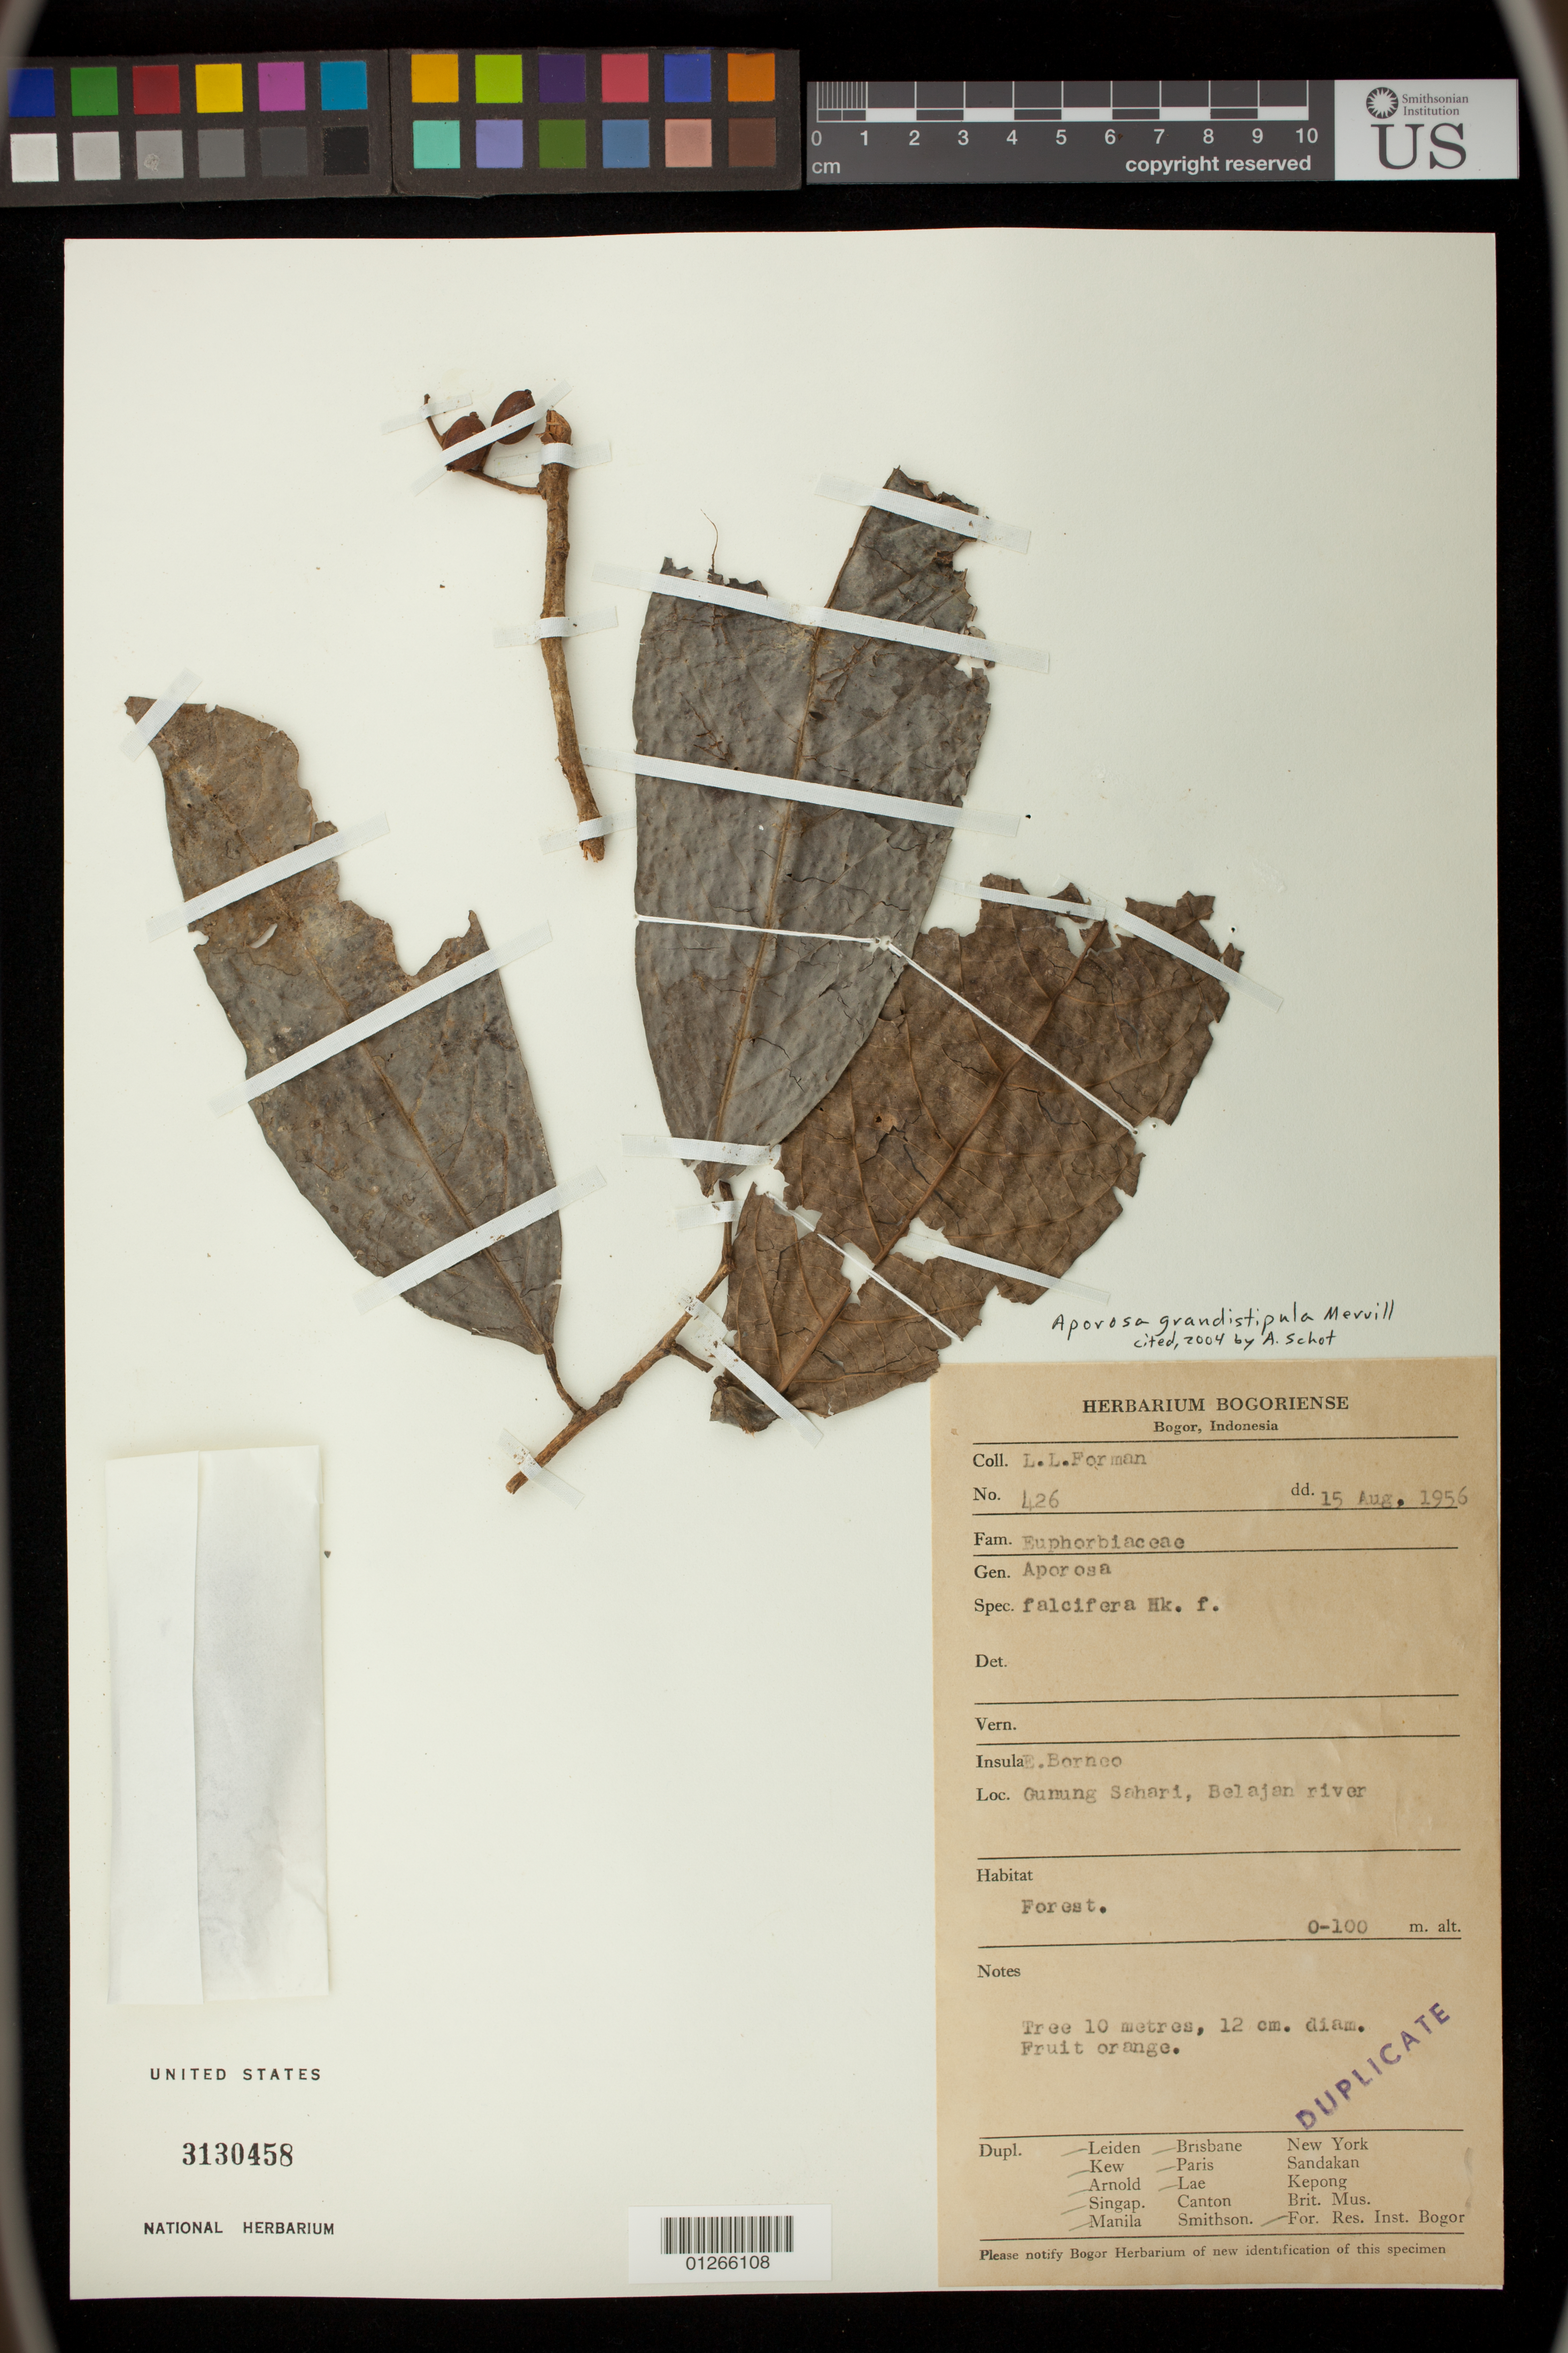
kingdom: Plantae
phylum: Tracheophyta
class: Magnoliopsida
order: Malpighiales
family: Phyllanthaceae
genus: Aporosa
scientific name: Aporosa grandistipula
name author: Merr.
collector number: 426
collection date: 1956-08-15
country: Indonesia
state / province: Java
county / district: Jawa Barat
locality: Bogor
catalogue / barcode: US 3130458